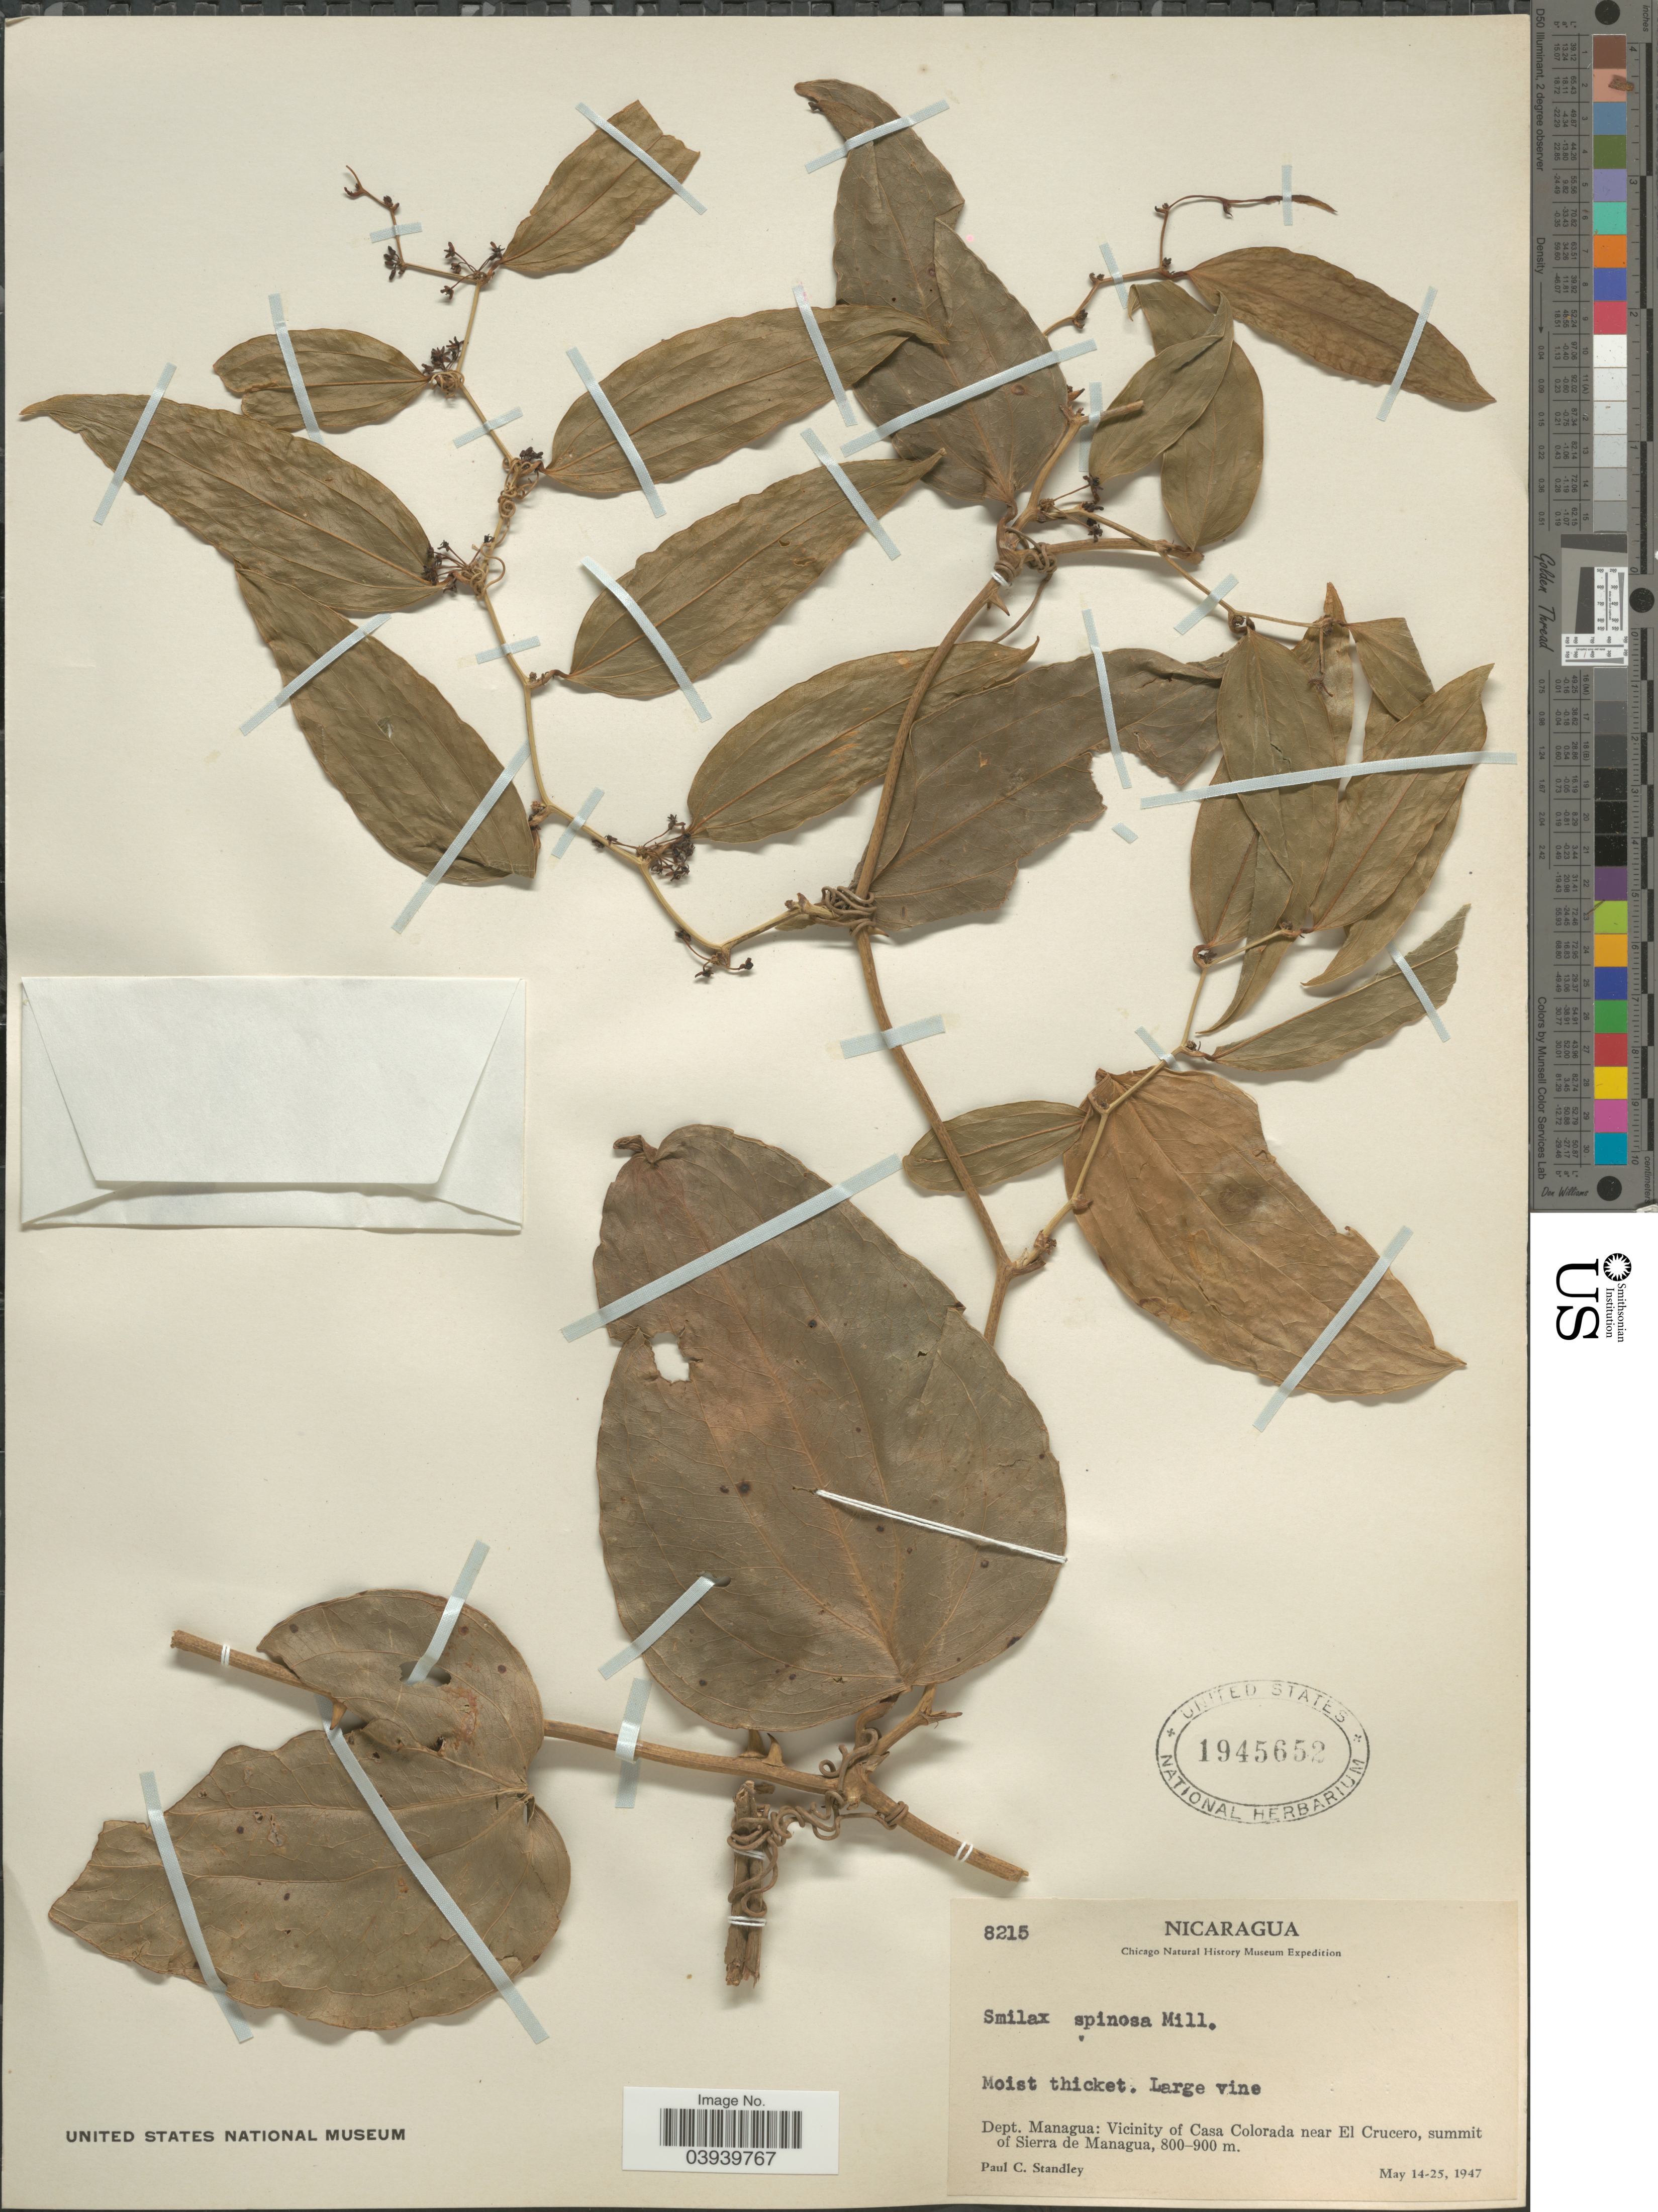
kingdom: Plantae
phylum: Tracheophyta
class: Liliopsida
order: Liliales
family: Smilacaceae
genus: Smilax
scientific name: Smilax spinosa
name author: Mill.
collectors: P. C. Standley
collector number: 8215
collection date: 1947-05-14/1947-05-25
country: Nicaragua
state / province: Managua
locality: Dept. Managua: Vicinity of Casa Colorada near El Crucero, summit of Sierra de Managua.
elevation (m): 800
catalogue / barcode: US 1945652